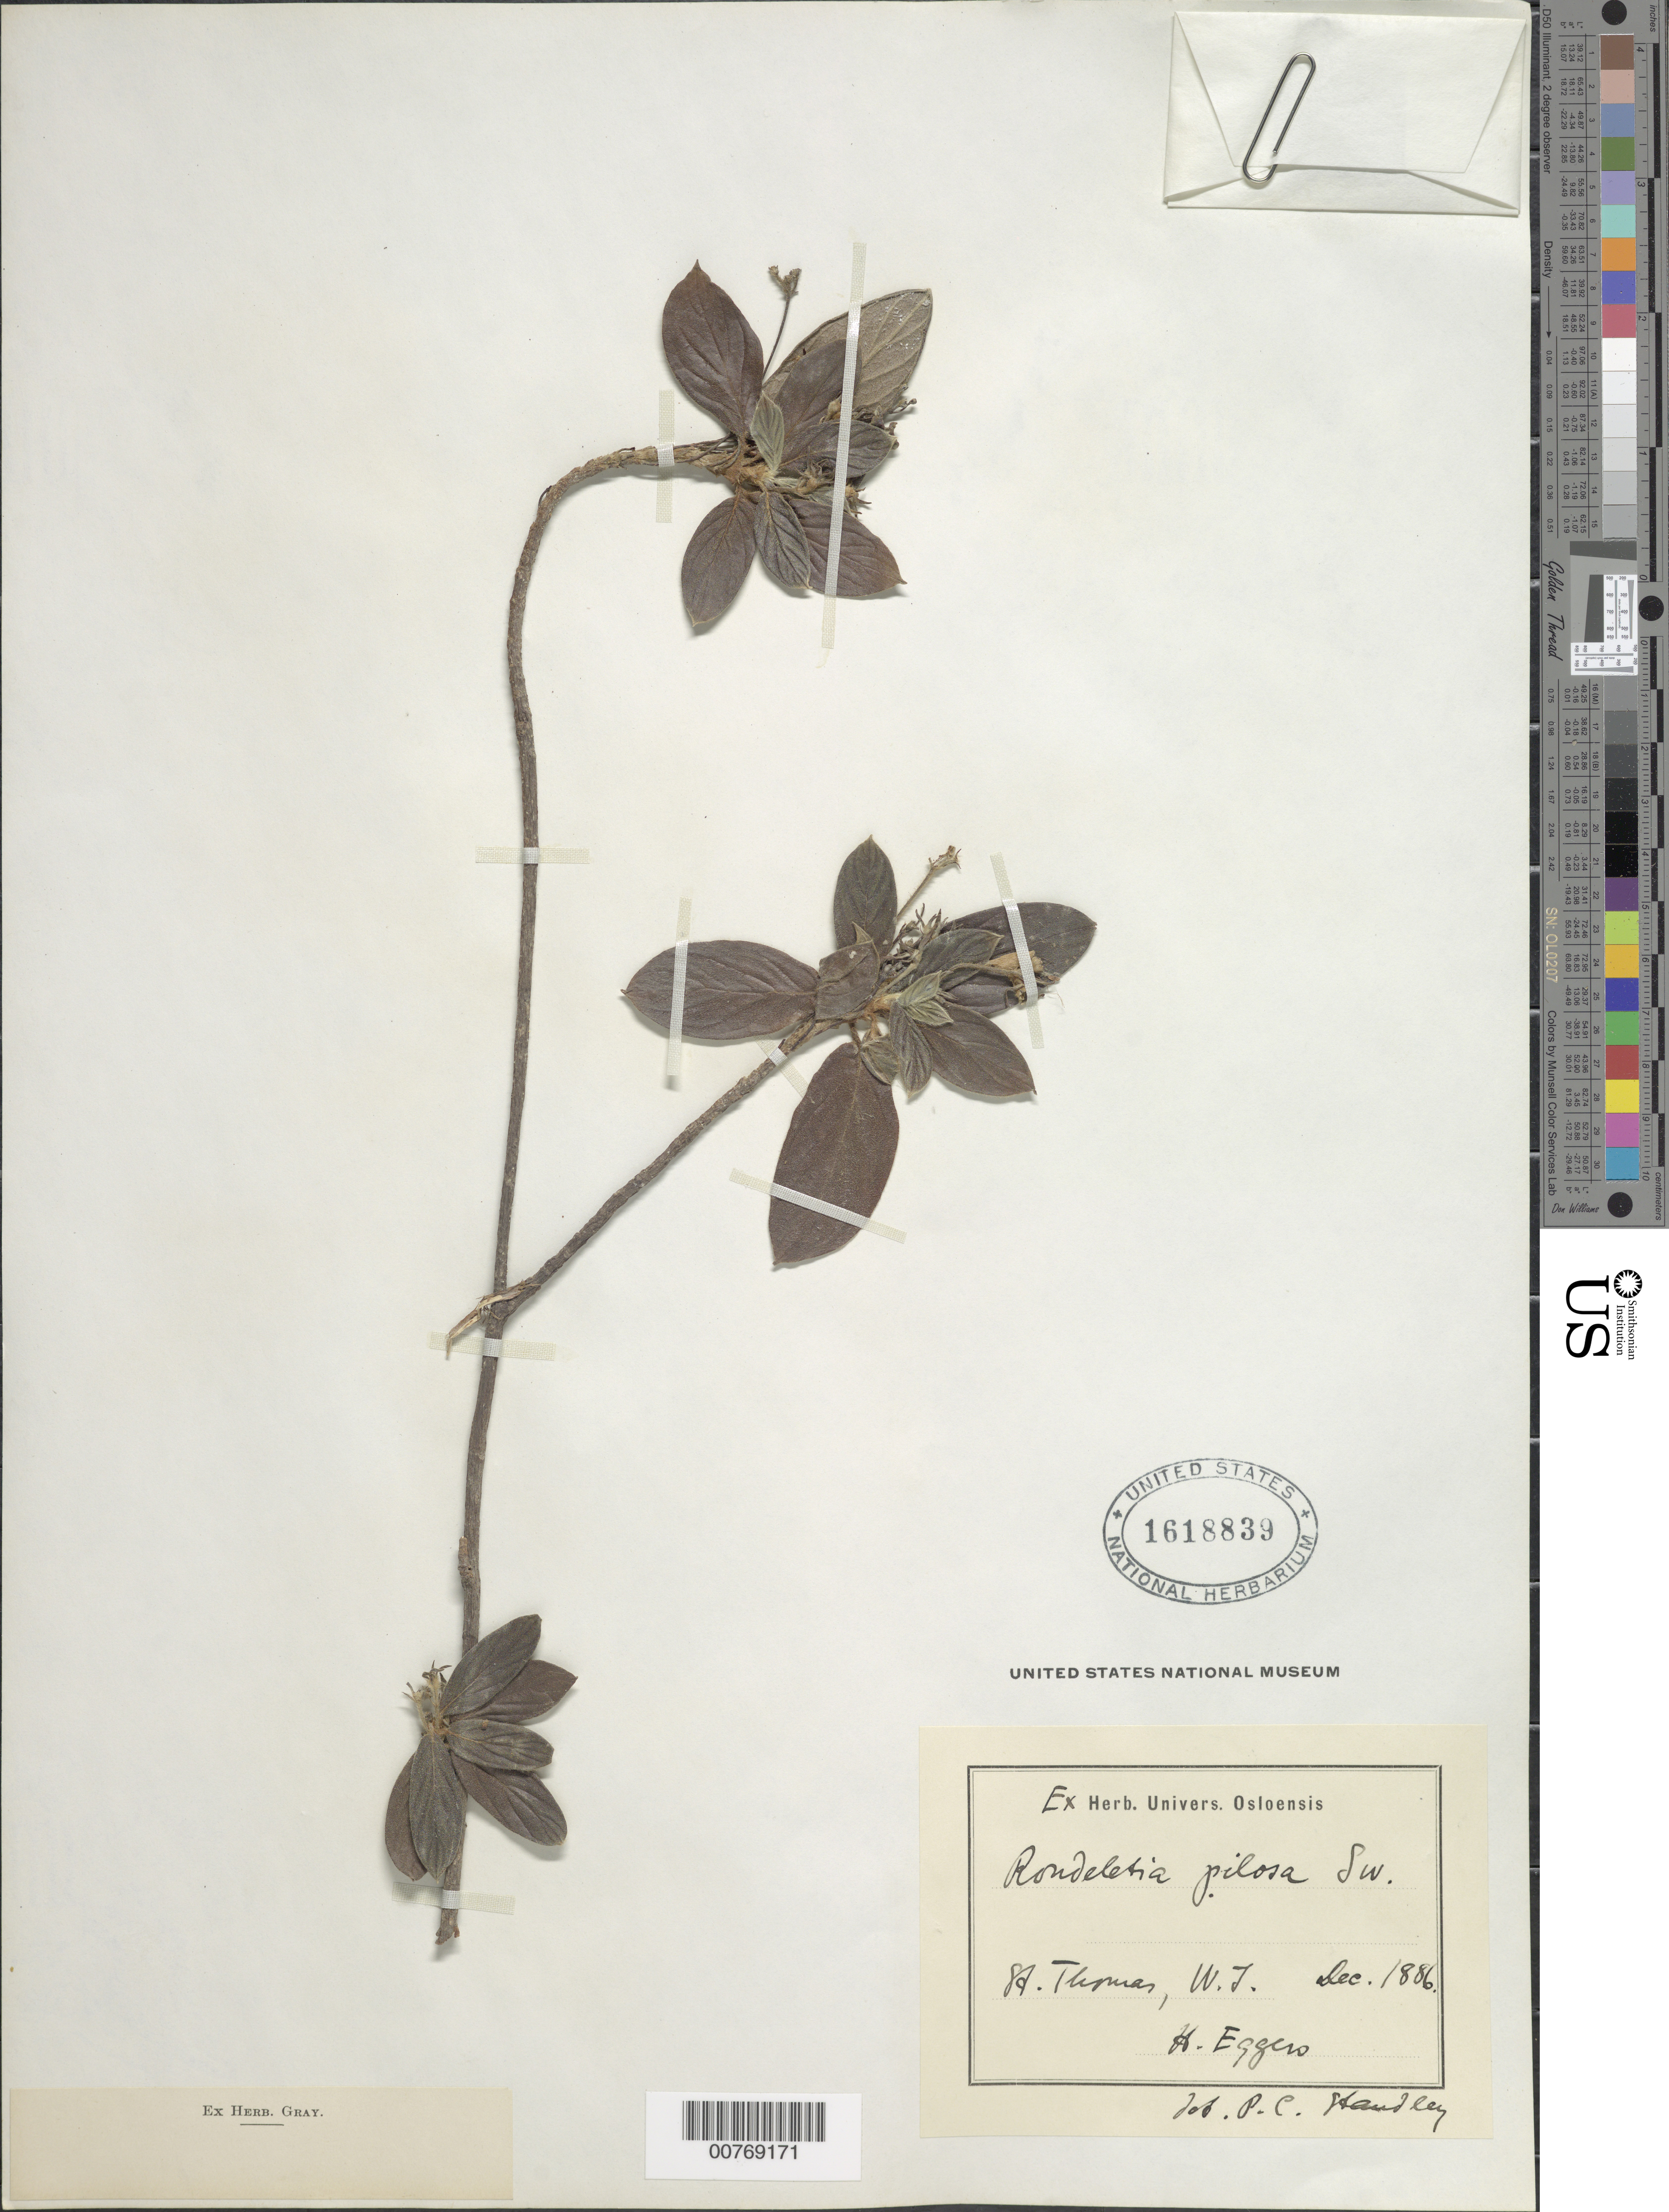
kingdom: Plantae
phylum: Tracheophyta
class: Magnoliopsida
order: Gentianales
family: Rubiaceae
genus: Rondeletia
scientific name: Rondeletia pilosa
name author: Sw.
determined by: Standley, Paul C.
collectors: H. F. A. von Eggers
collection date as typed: Dec 1886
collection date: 1886-12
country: U.S. Virgin Islands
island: St. Thomas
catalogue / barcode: US 1618839